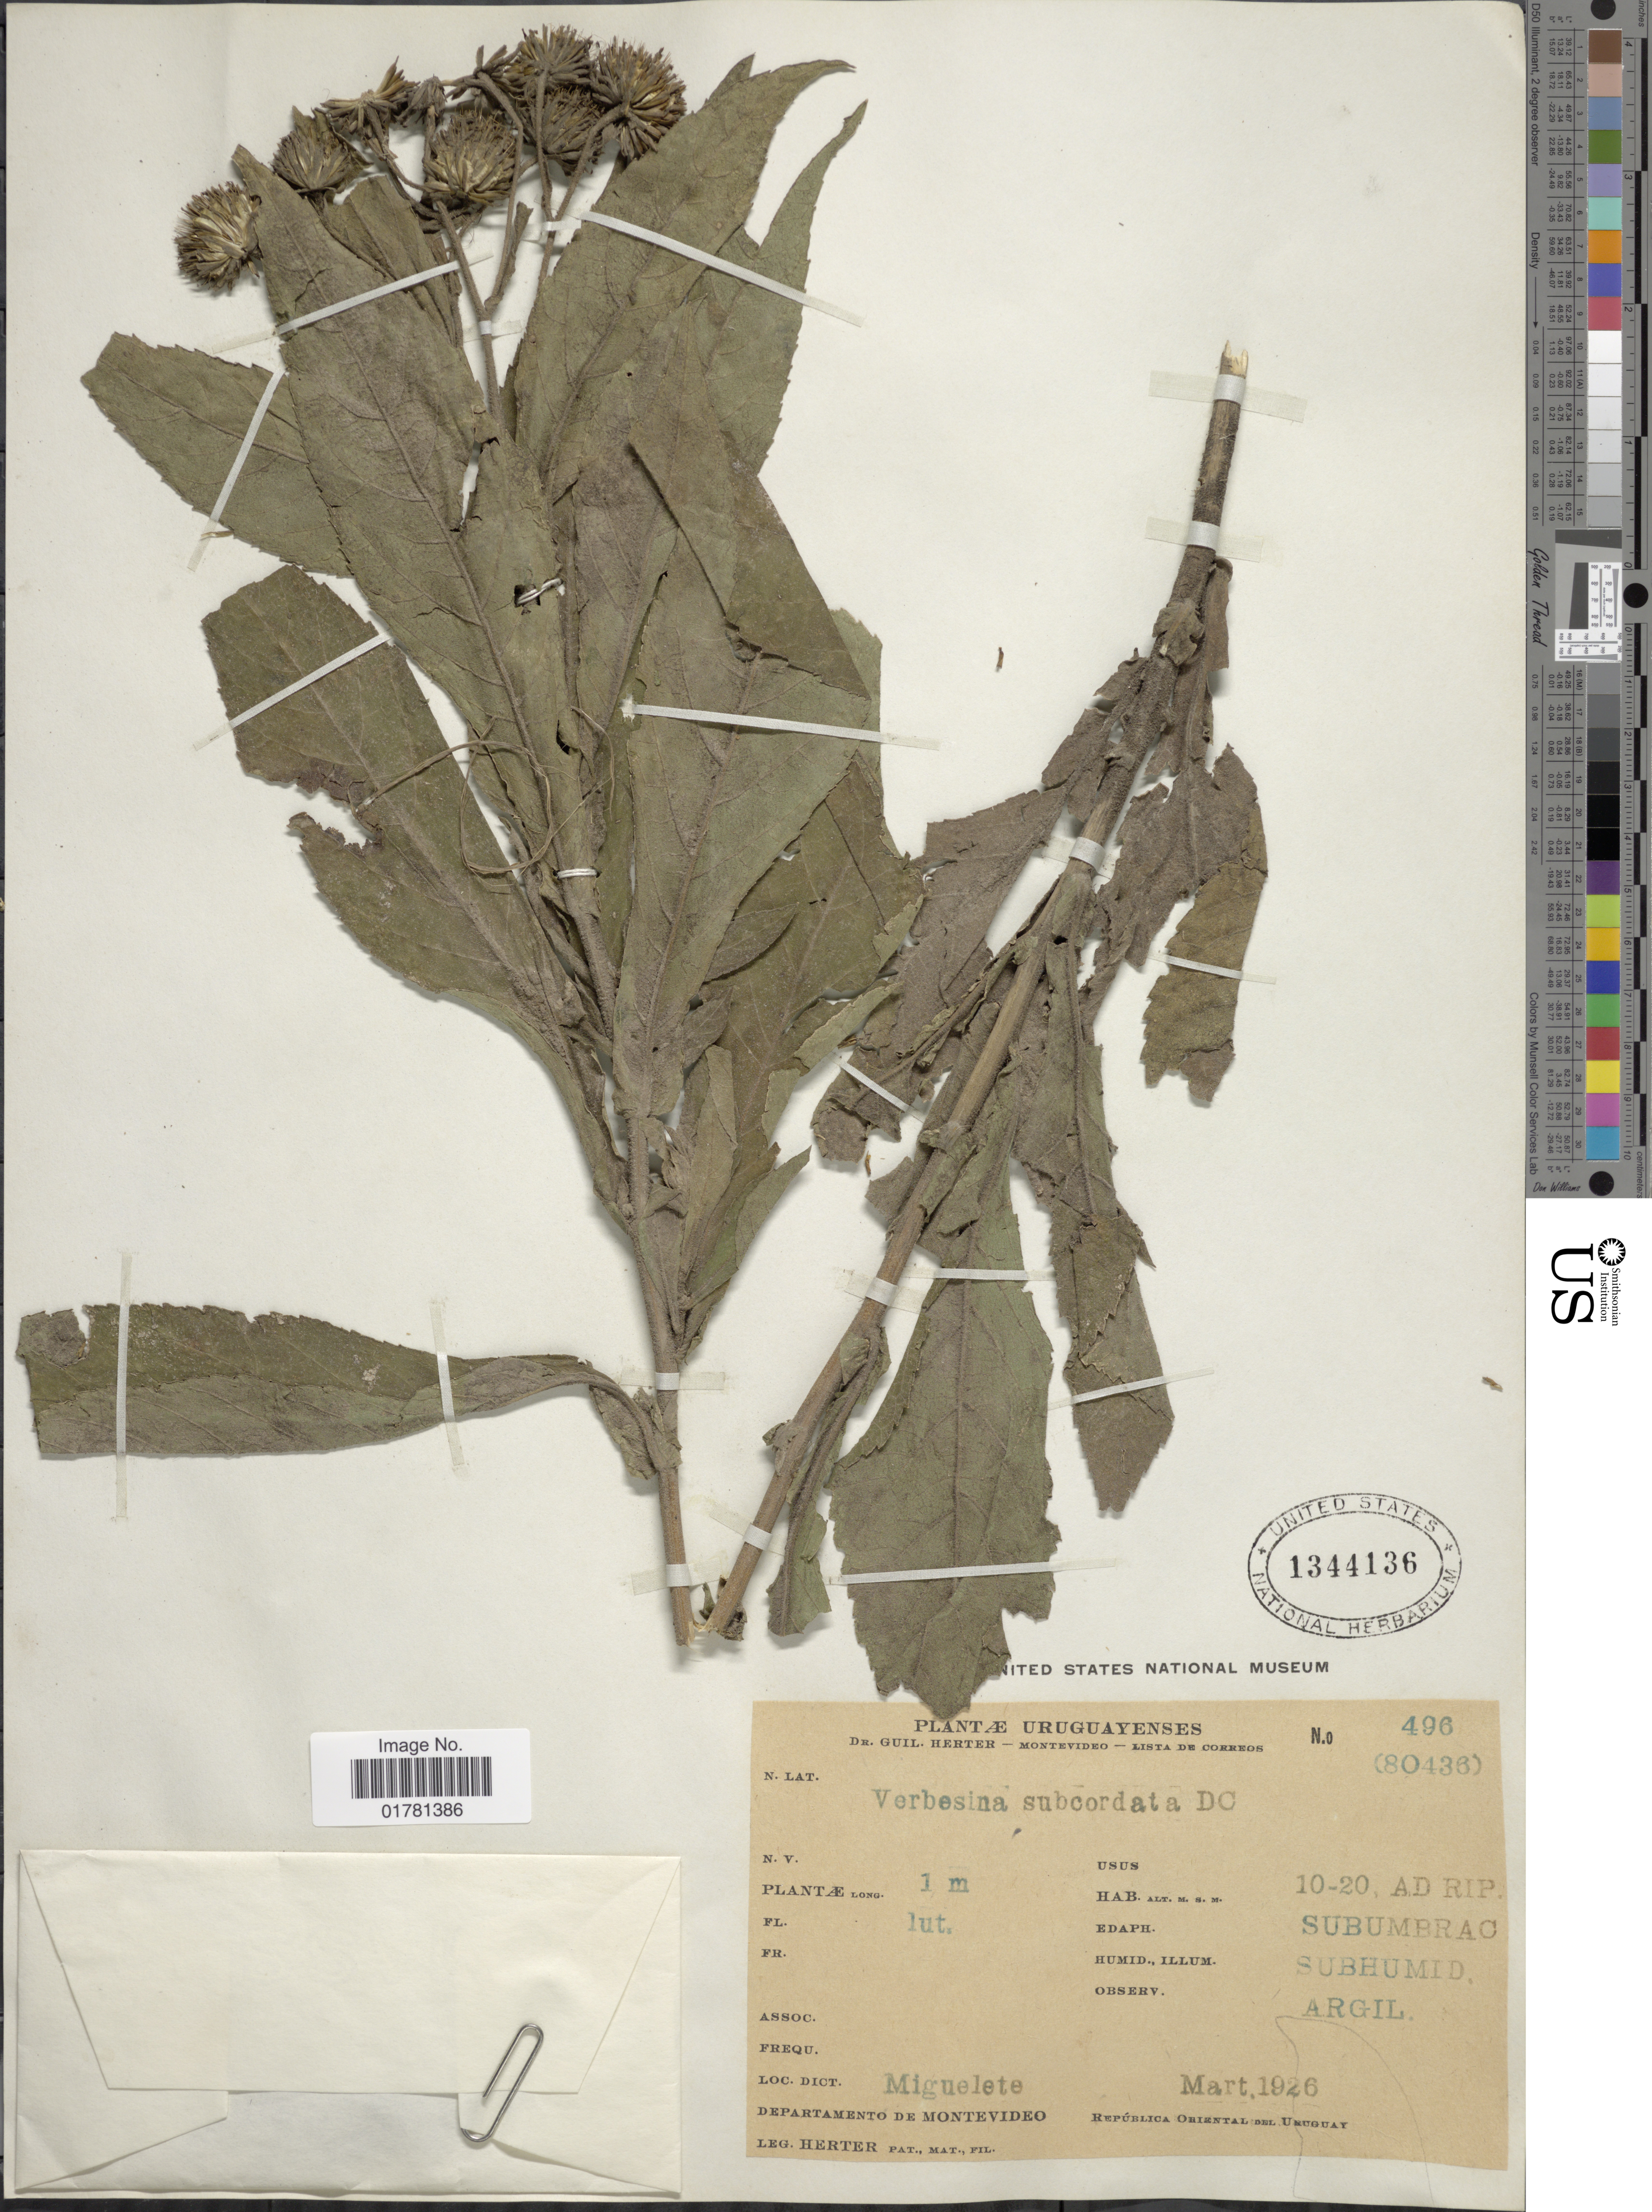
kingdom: Plantae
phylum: Tracheophyta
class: Magnoliopsida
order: Asterales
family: Asteraceae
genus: Verbesina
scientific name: Verbesina subcordata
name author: DC.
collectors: Herter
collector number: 496/80436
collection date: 1926-03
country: Uruguay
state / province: Montevideo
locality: Miguelete, Departamento de Montevideo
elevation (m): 10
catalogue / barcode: US 1344136